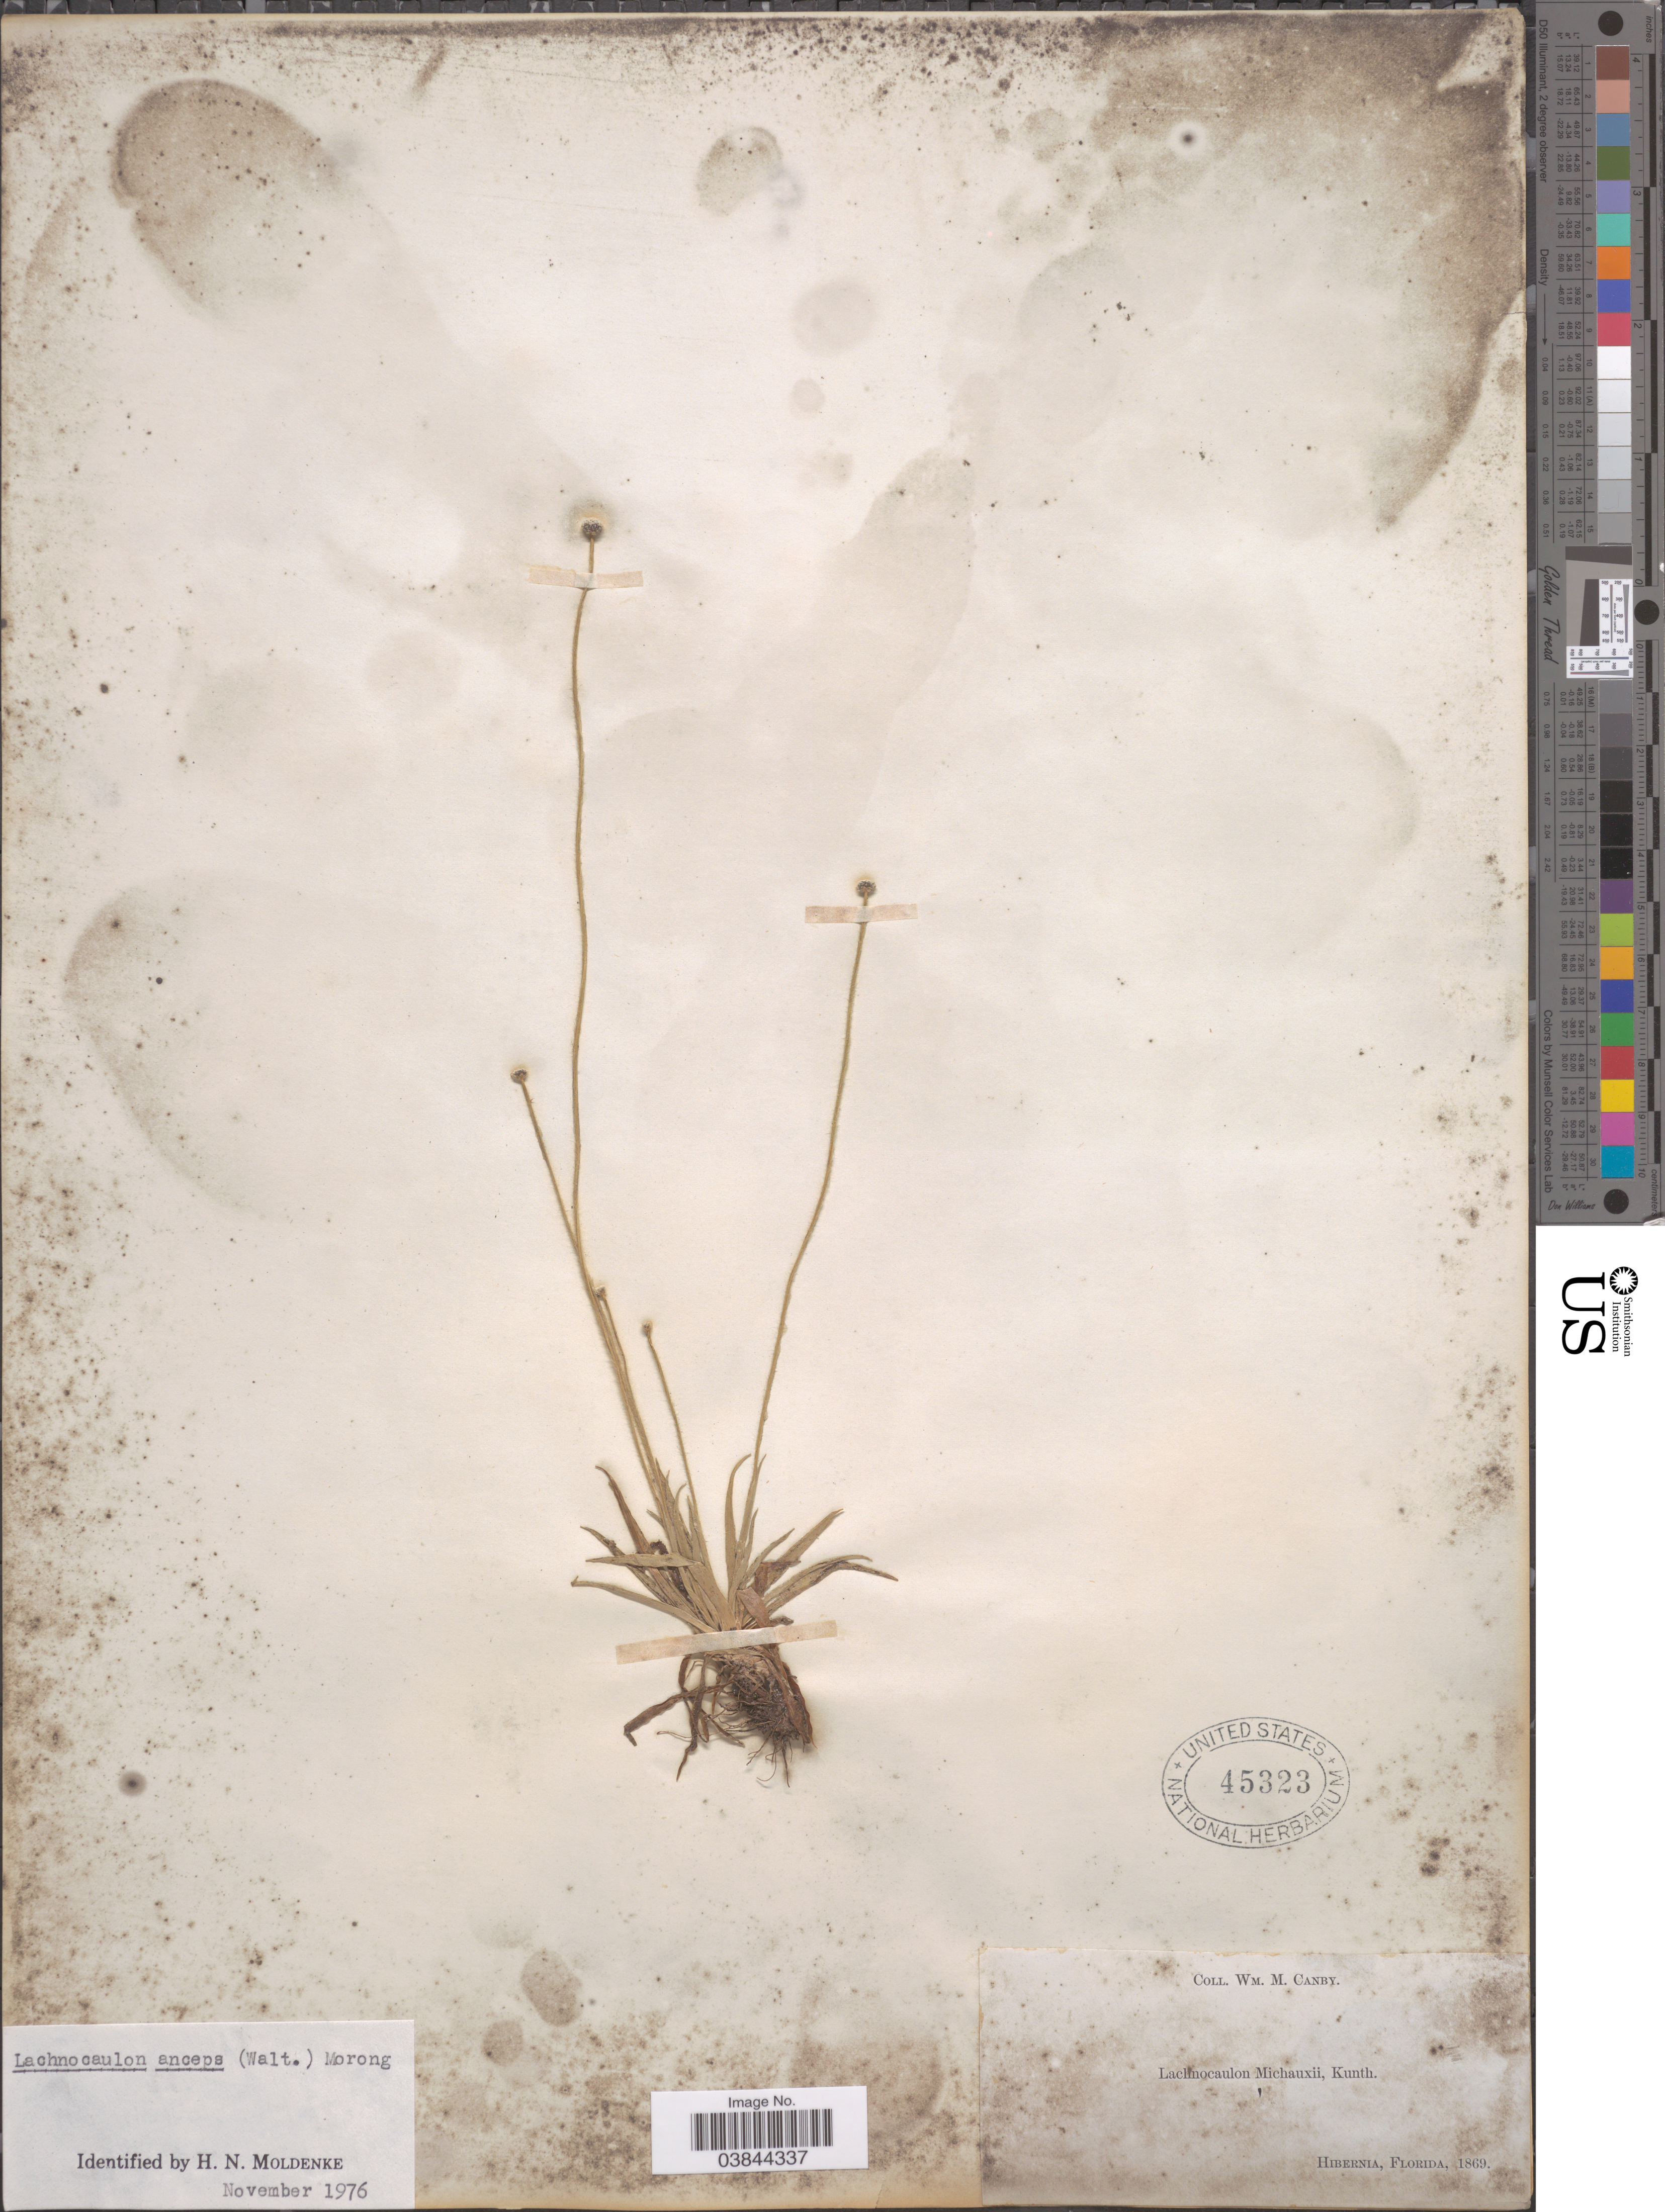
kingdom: Plantae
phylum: Tracheophyta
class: Liliopsida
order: Poales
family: Eriocaulaceae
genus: Lachnocaulon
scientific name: Lachnocaulon anceps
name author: (Walter) Morong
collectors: W. M. Canby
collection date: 1869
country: United States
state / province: Florida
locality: Hibernia.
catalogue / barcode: US 45323